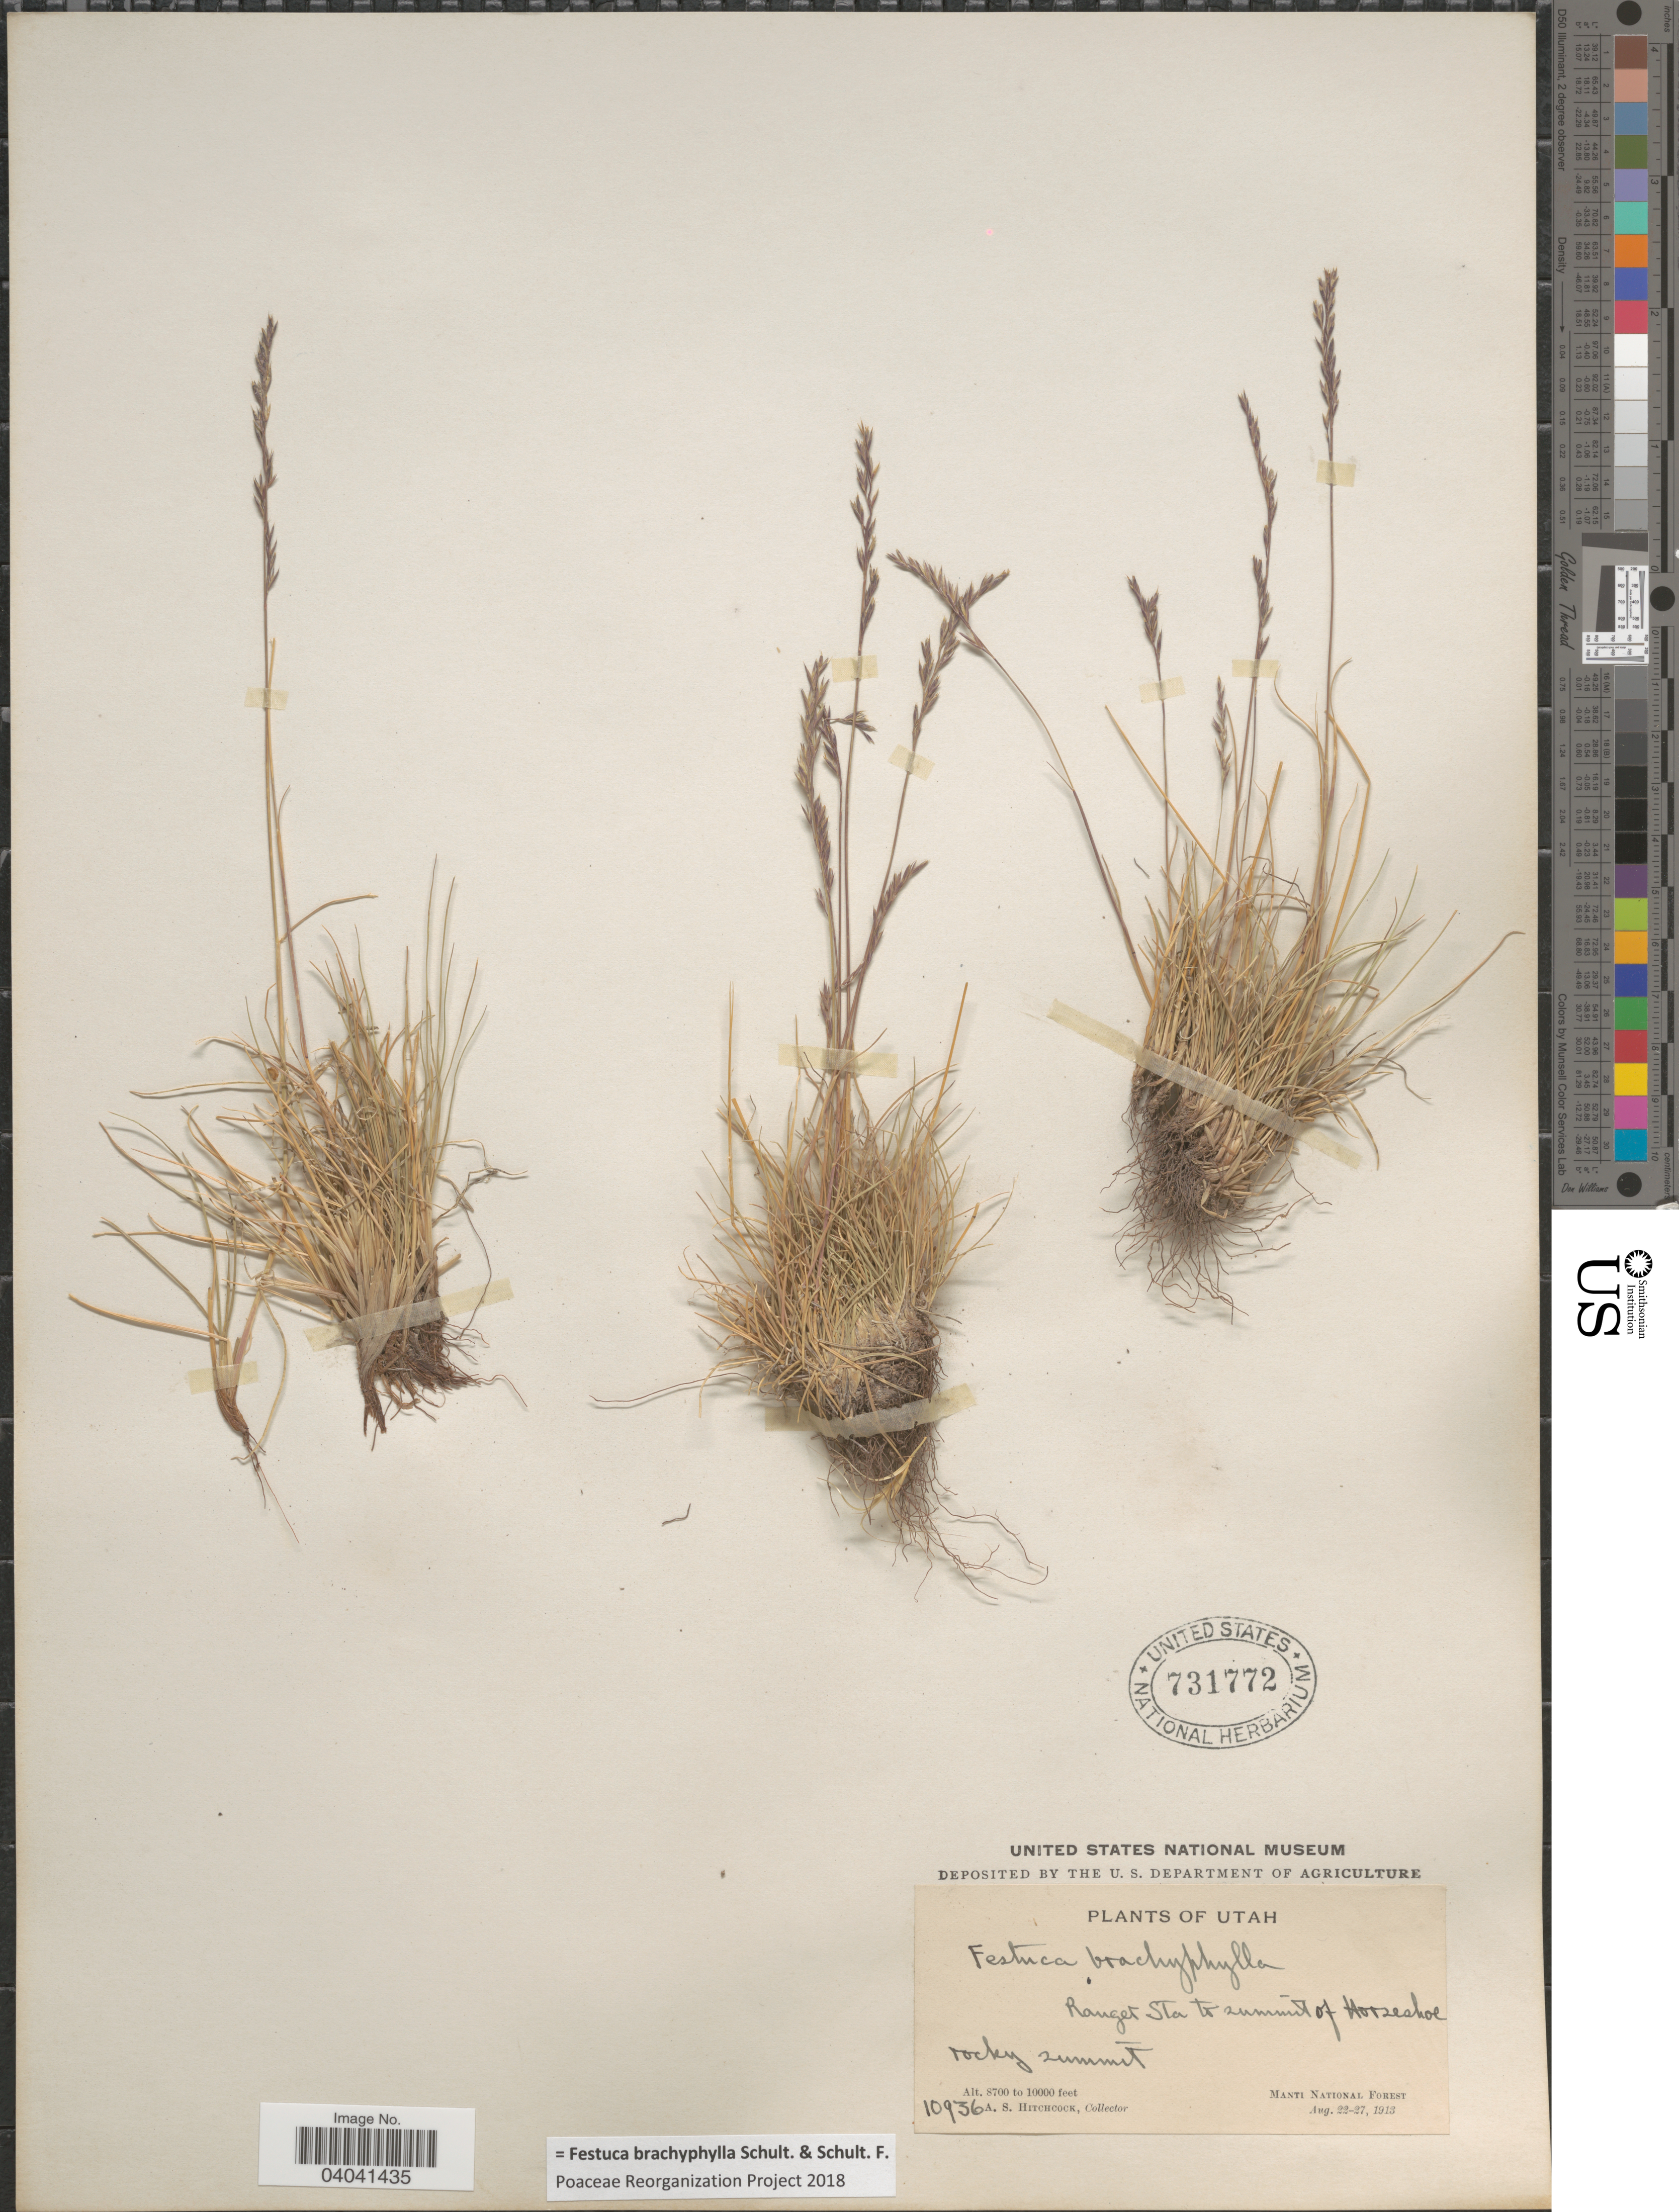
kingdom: Plantae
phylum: Tracheophyta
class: Liliopsida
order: Poales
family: Poaceae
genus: Festuca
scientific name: Festuca brachyphylla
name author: Schult. & Schult. f.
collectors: A. S. Hitchcock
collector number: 10936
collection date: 1913-08-22/1913-08-27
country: United States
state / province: Utah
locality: Ranger Sta to summit of Horseshoe. Rocky summit. Manti National Forest.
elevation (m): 2652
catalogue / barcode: US 731772